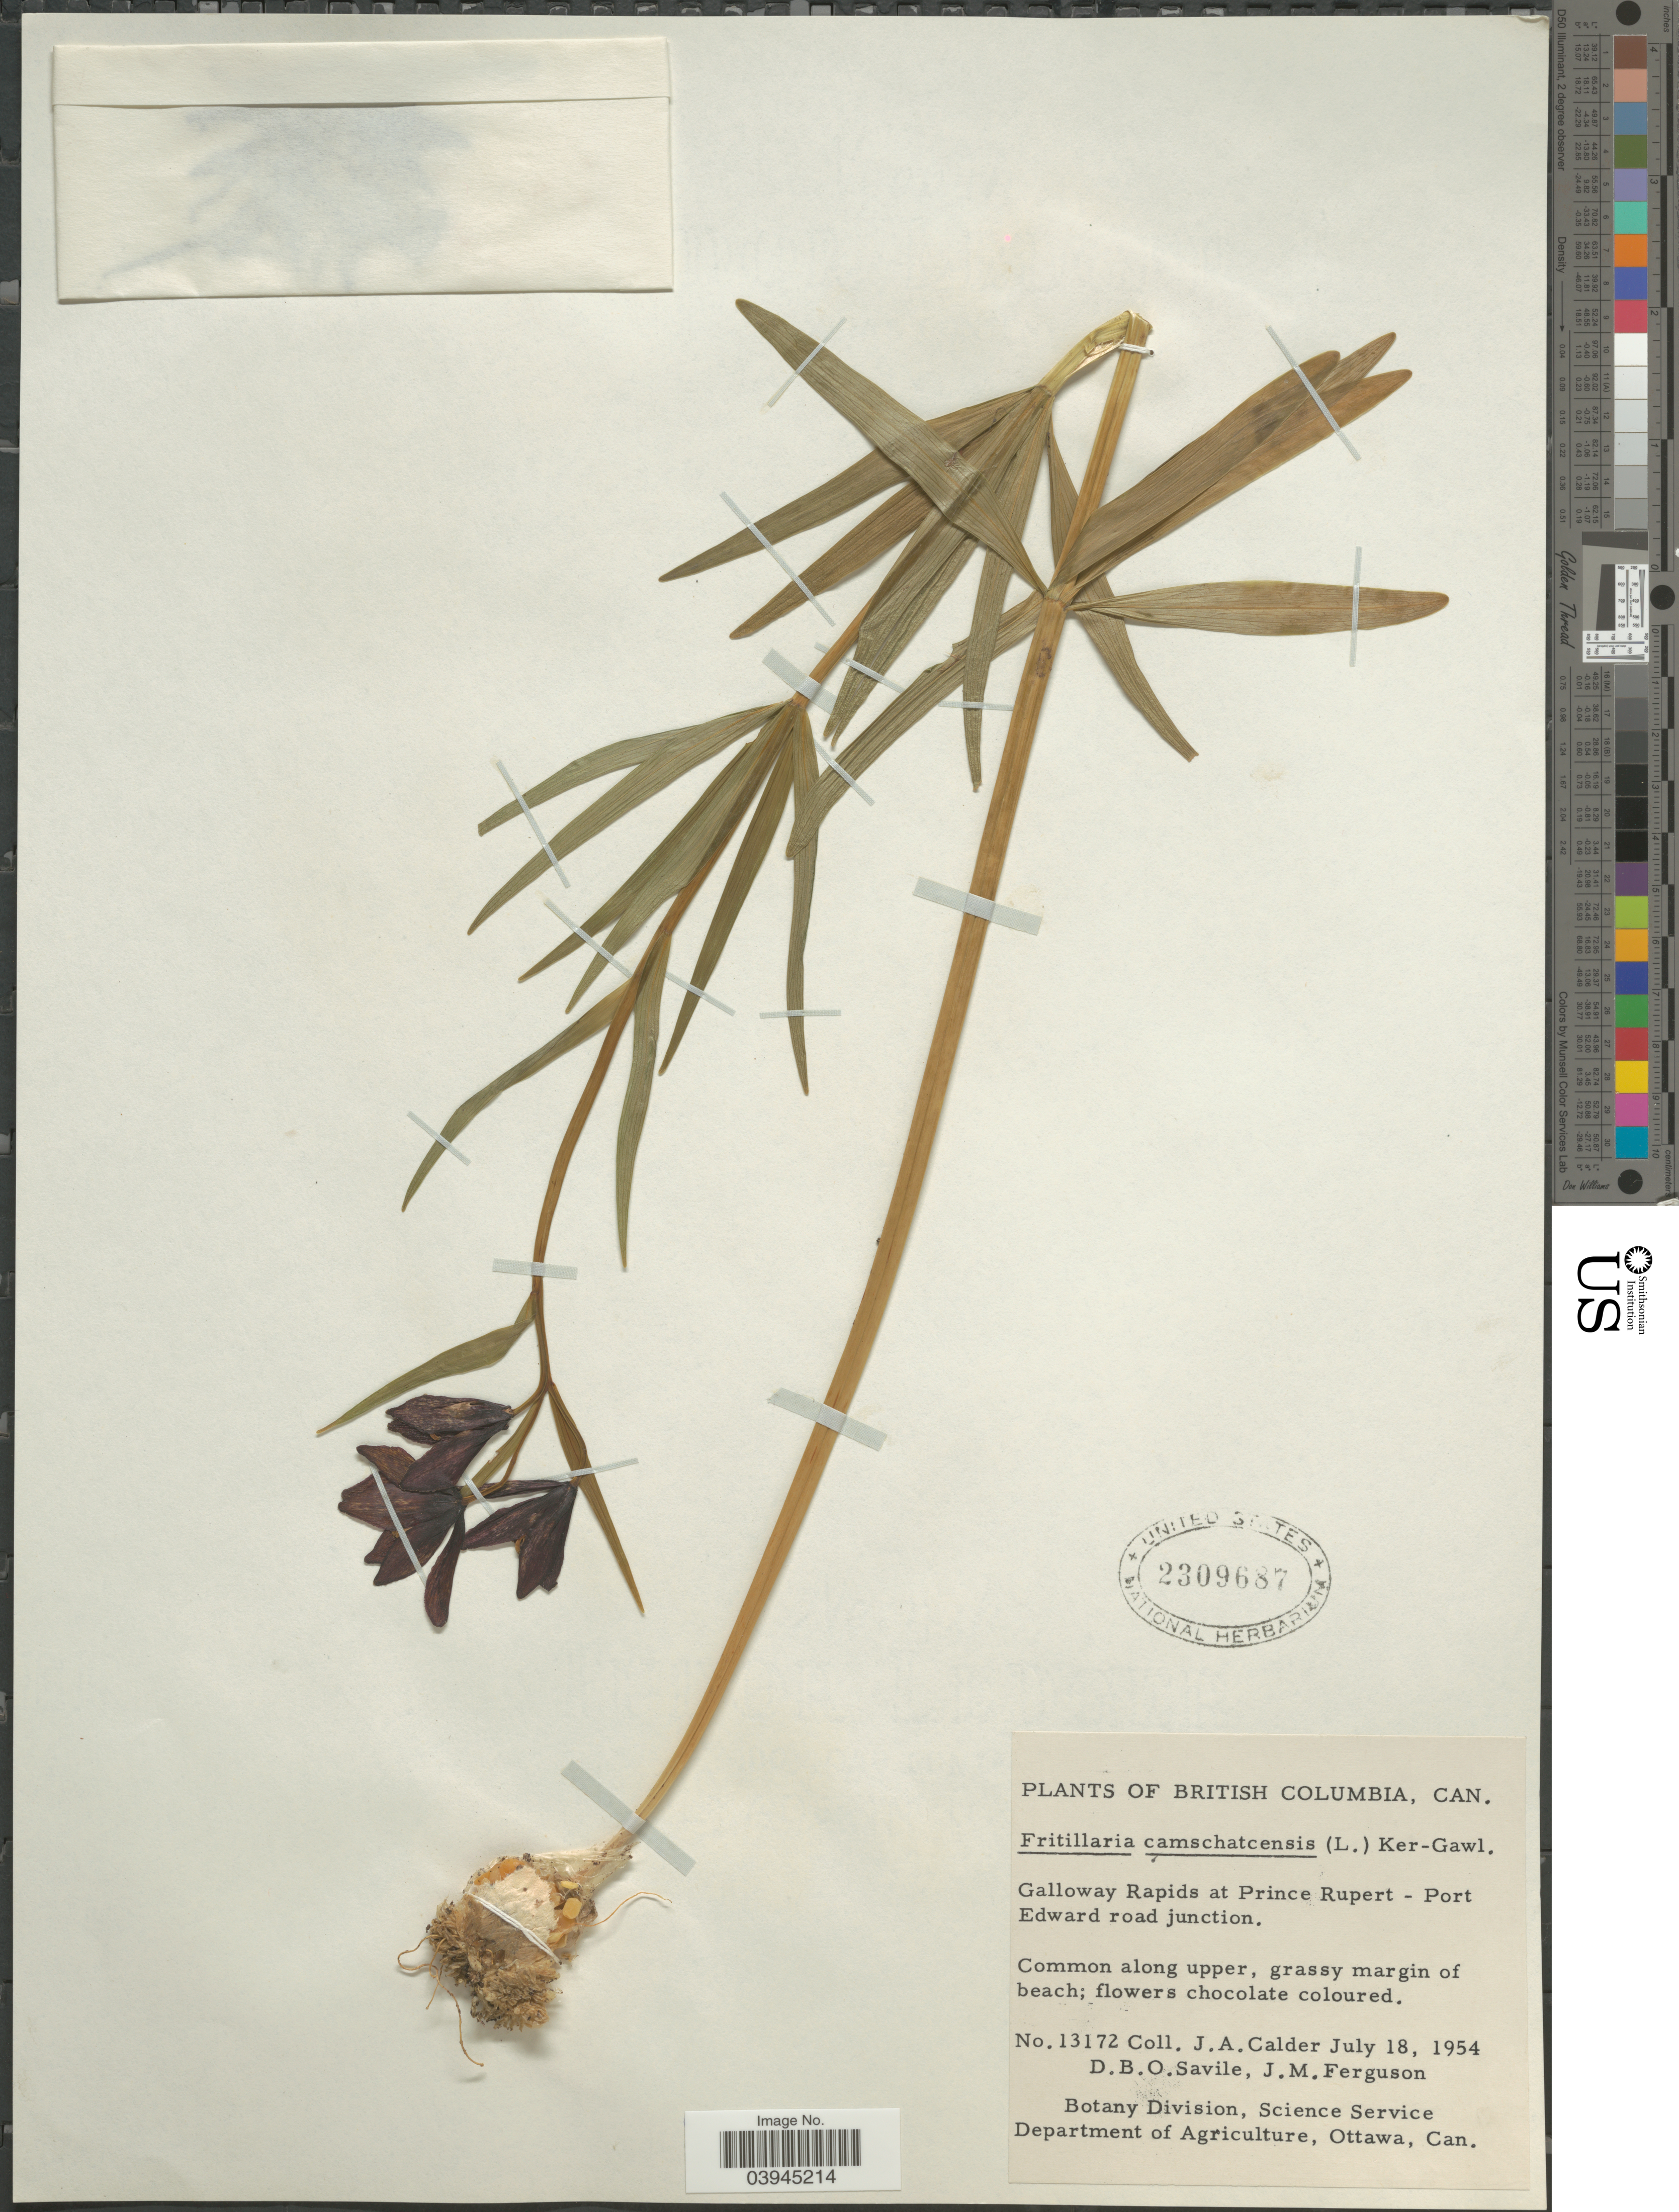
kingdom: Plantae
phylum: Tracheophyta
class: Liliopsida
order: Liliales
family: Liliaceae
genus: Fritillaria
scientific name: Fritillaria camschatcensis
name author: (L.) Ker Gawl.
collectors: J. A. Calder, D. Savile & J. M. Ferguson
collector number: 13172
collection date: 1954-07-18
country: Canada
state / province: British Columbia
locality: Galloway Rapids at Prince Rupert - Port Edward road junction.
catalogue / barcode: US 2309687